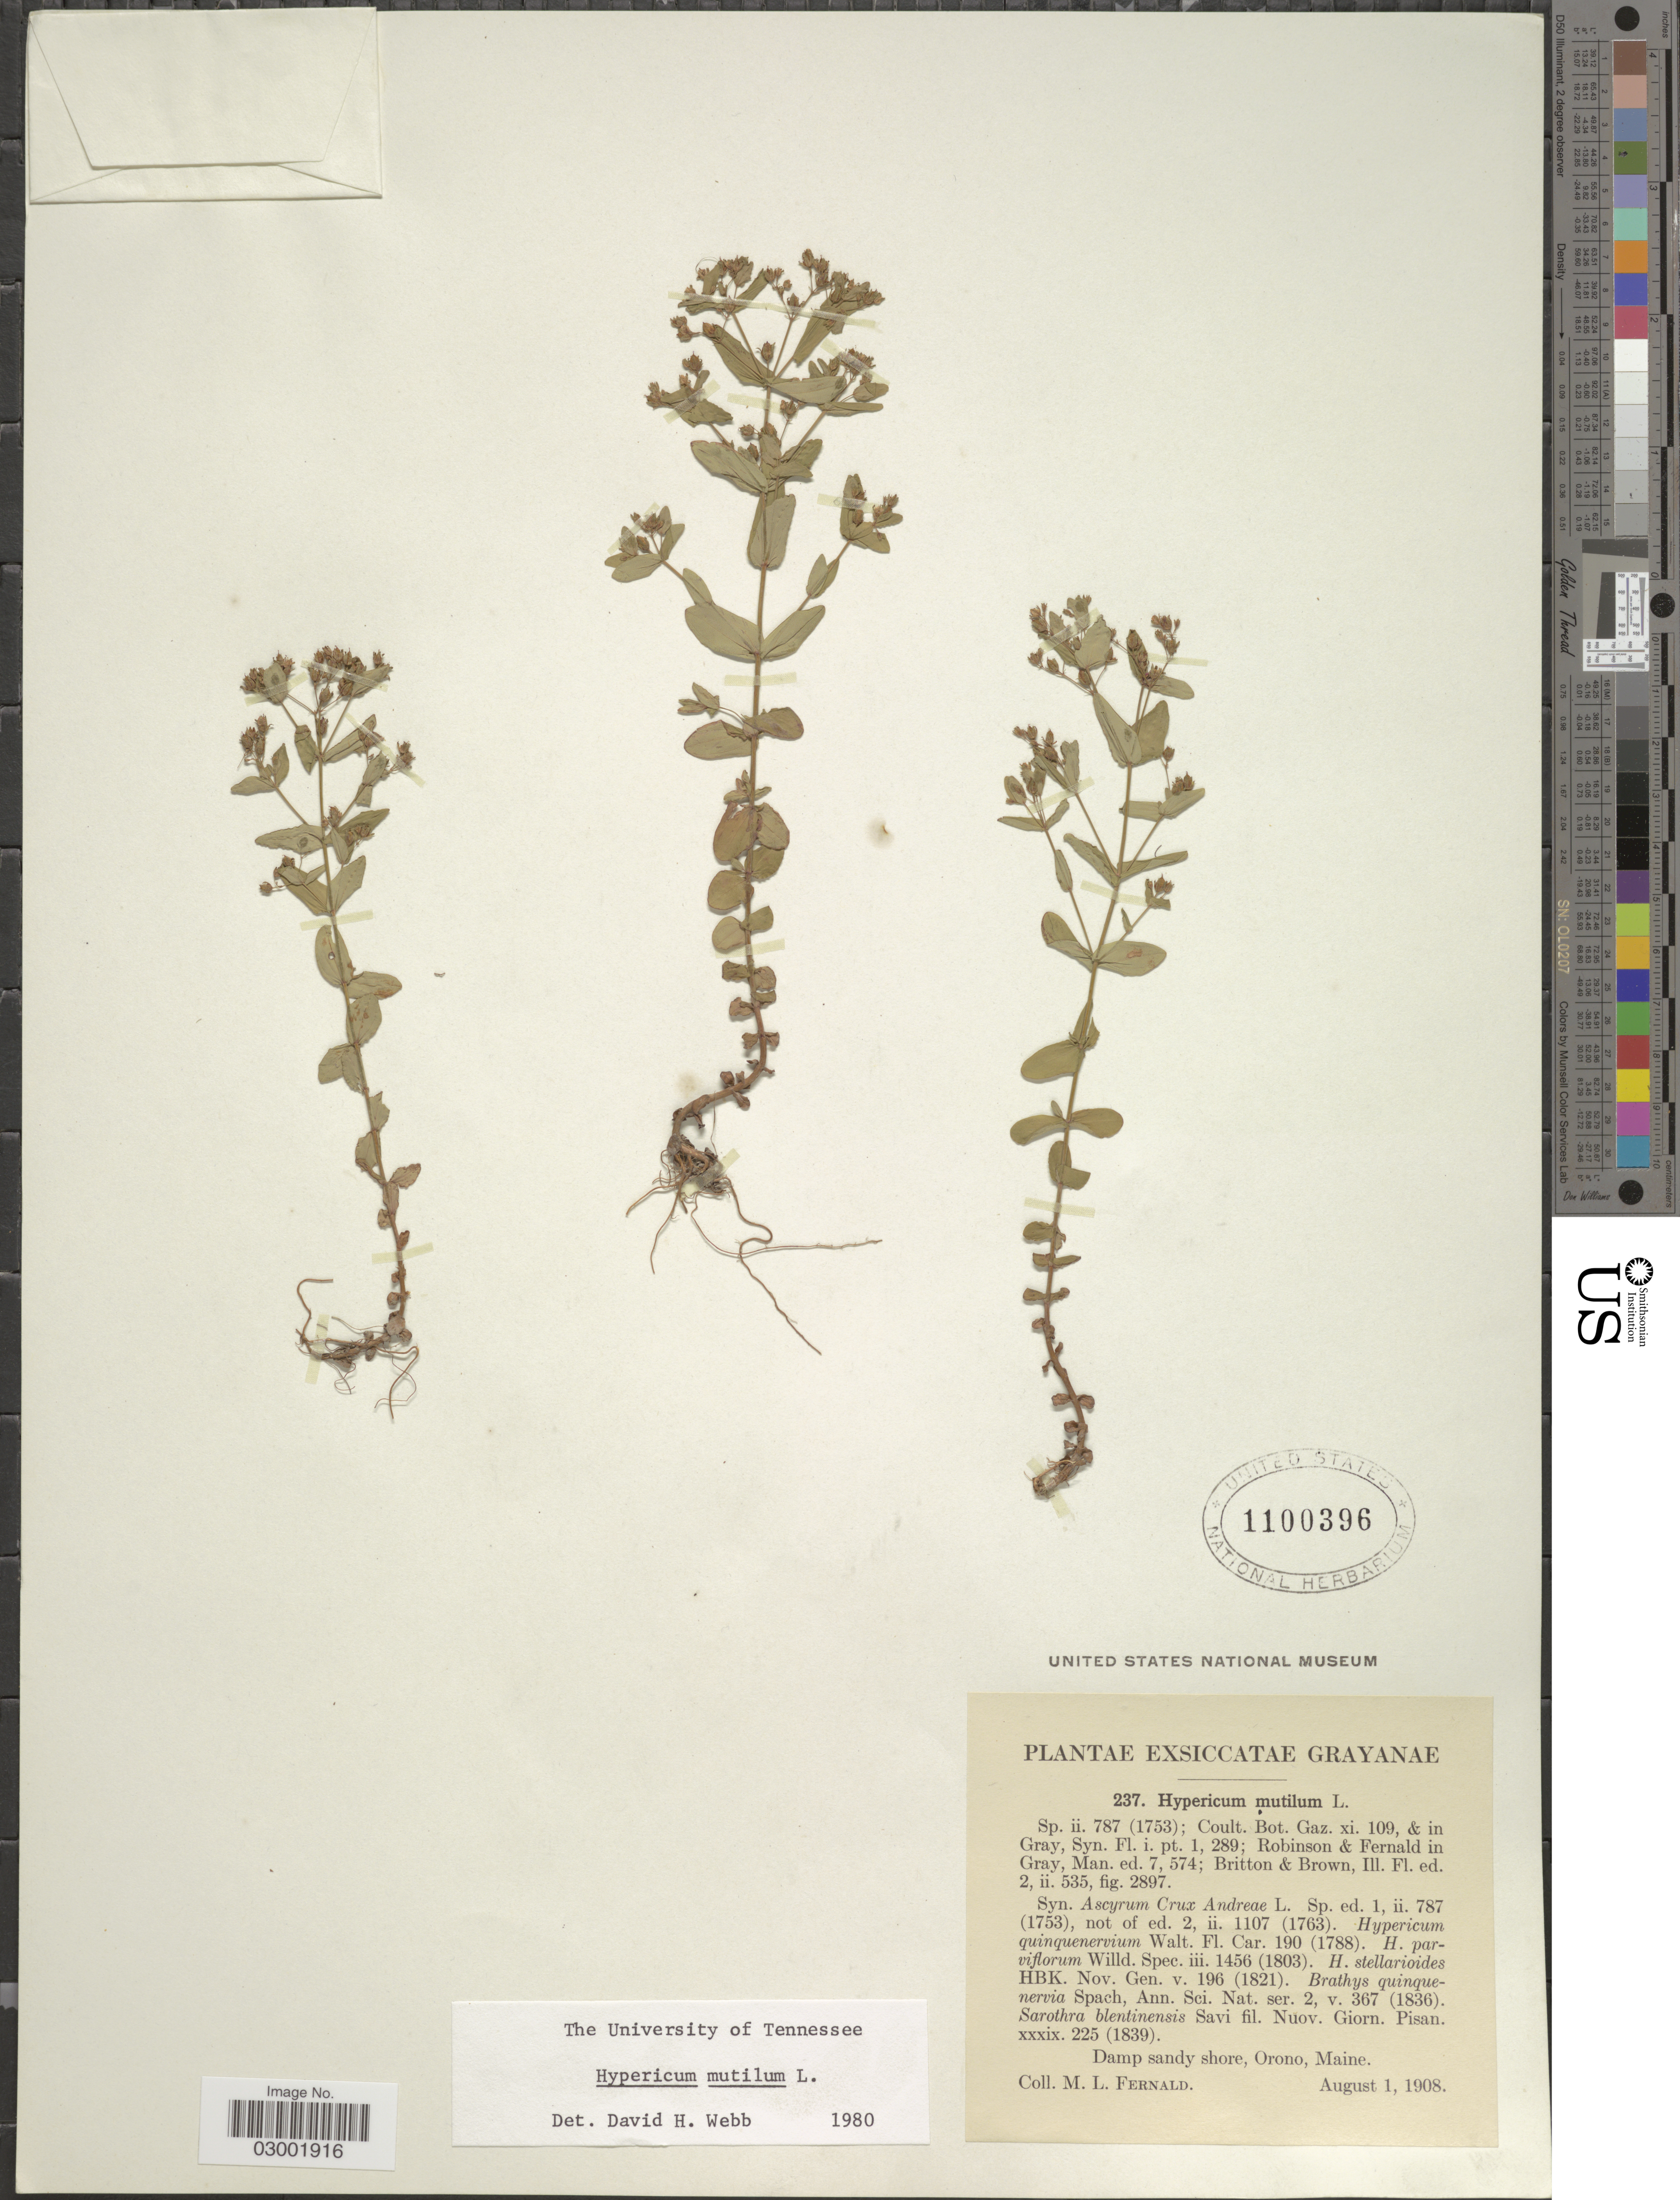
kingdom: Plantae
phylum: Tracheophyta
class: Magnoliopsida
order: Malpighiales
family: Hypericaceae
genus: Hypericum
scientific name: Hypericum mutilum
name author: L.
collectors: M. L. Fernald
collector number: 237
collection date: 1908-08-01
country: United States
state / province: Maine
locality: Orono.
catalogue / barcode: US 1100396